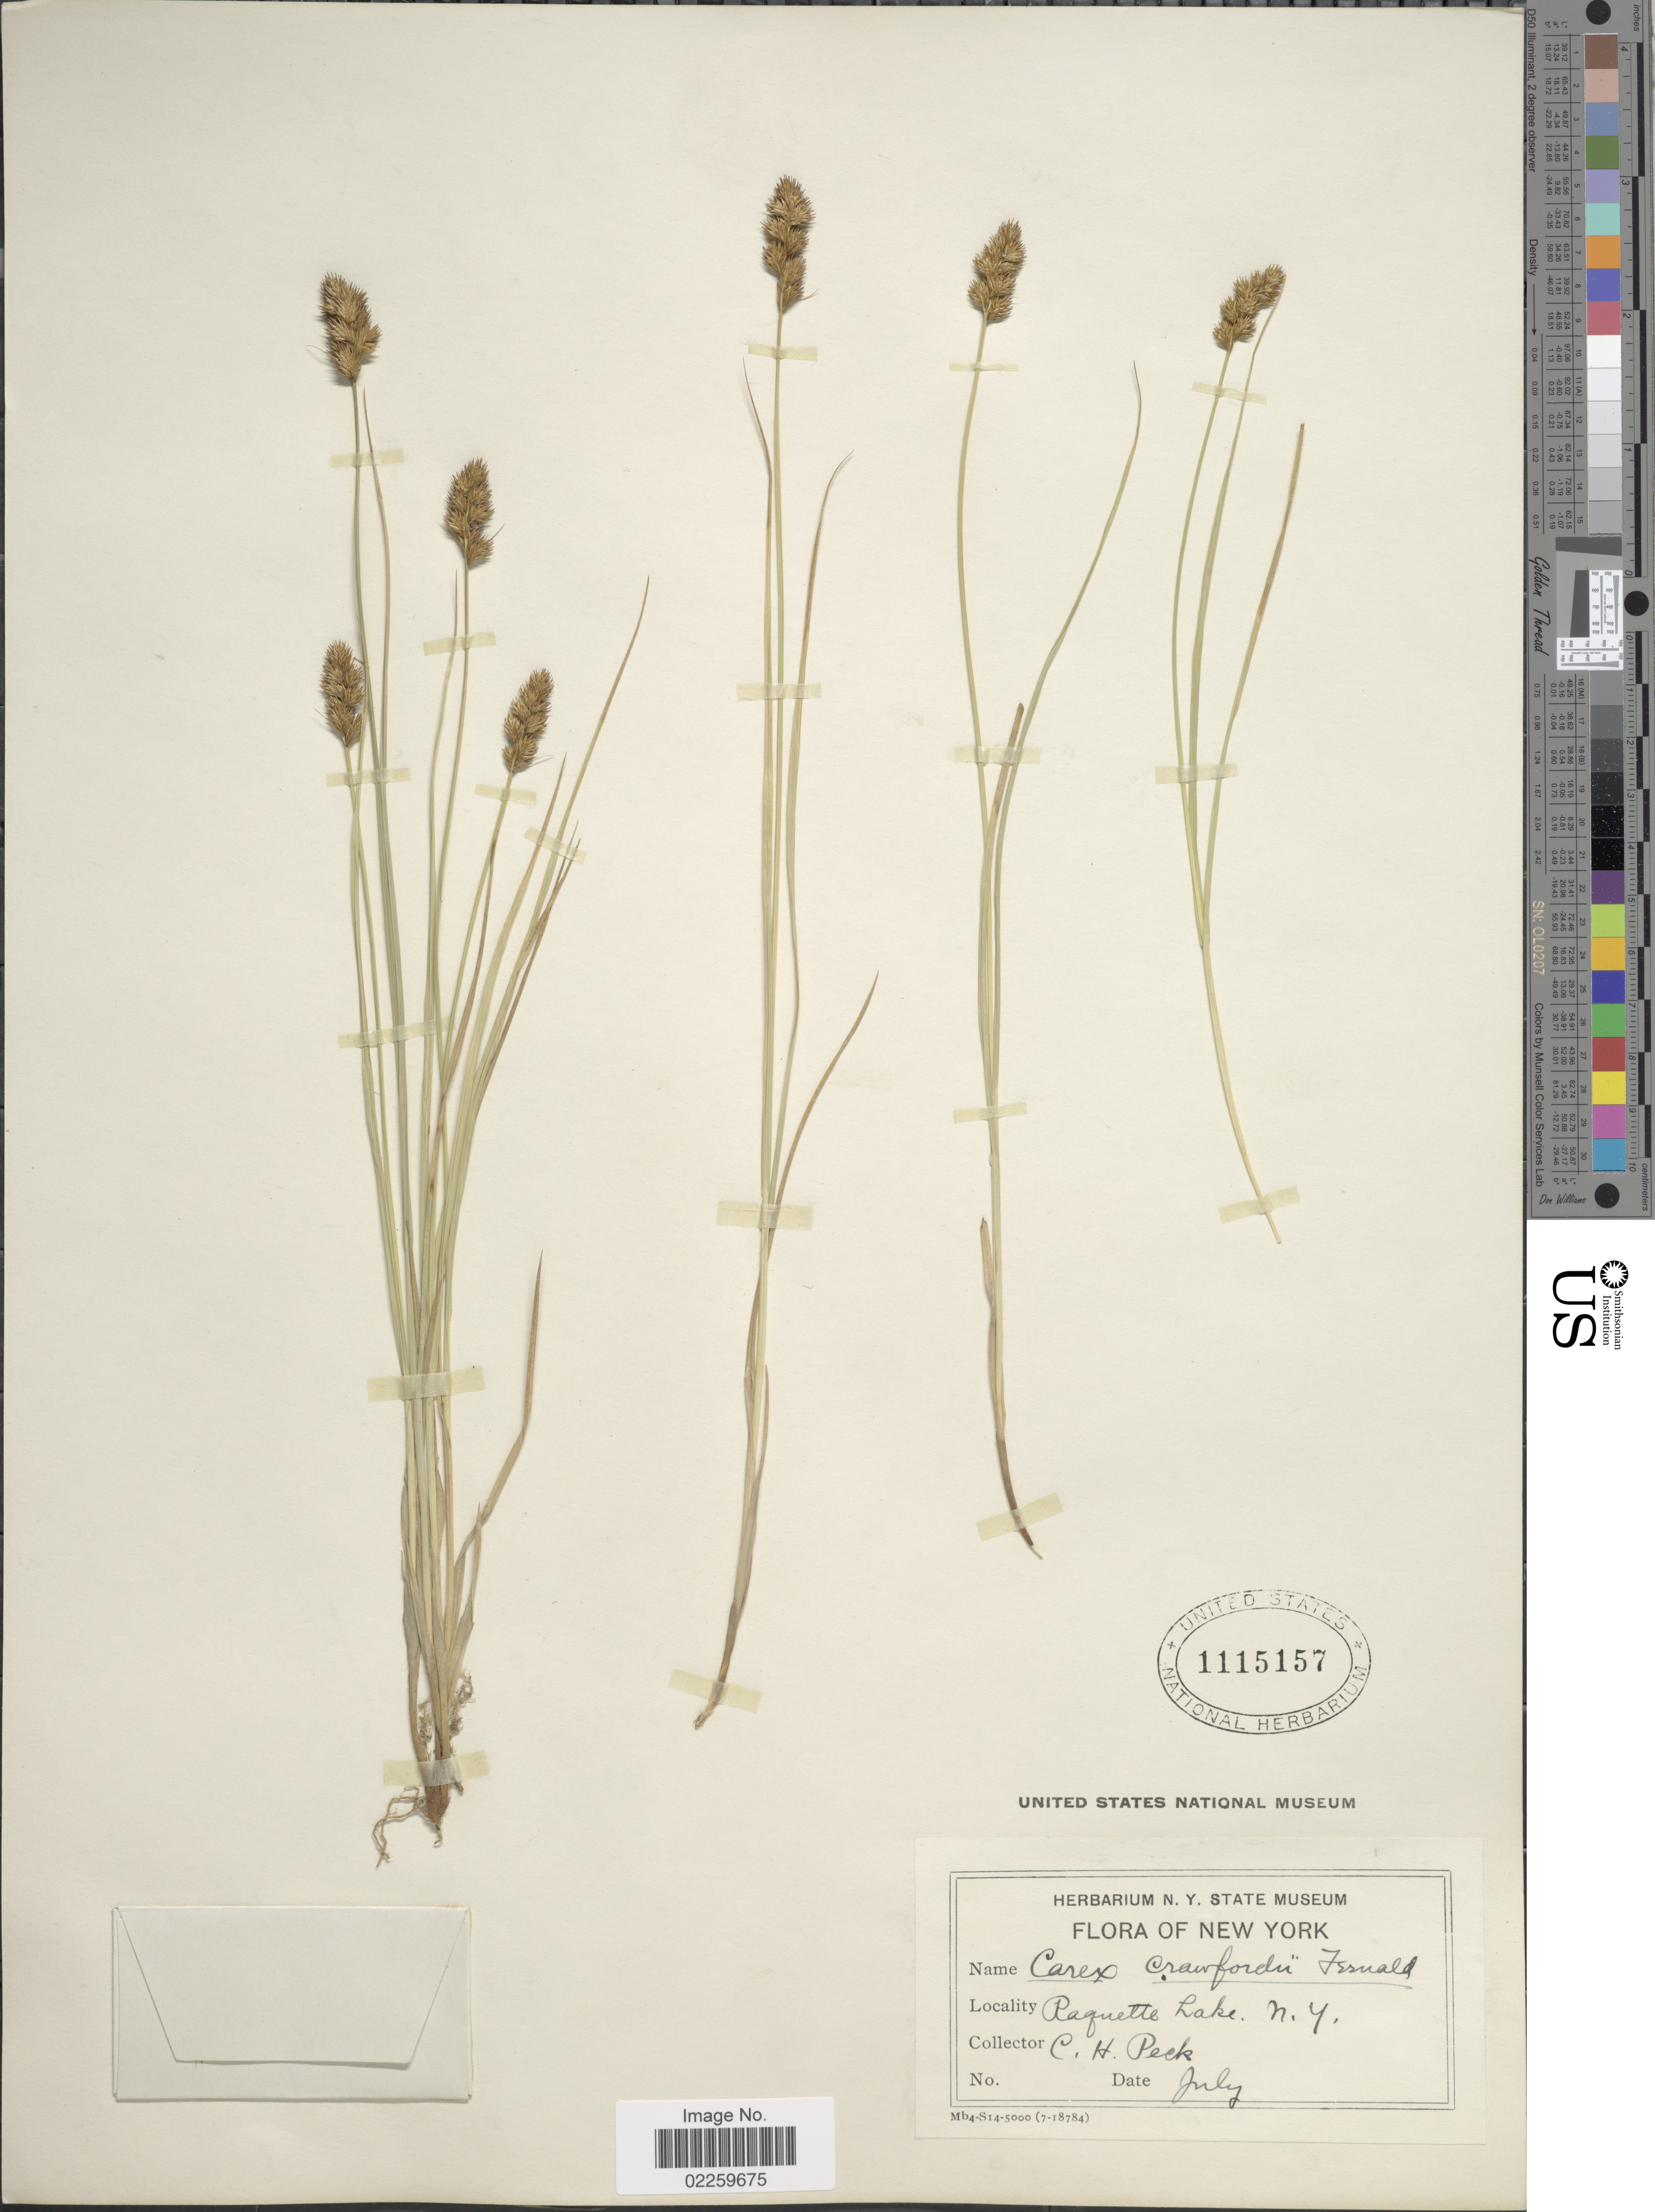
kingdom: Plantae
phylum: Tracheophyta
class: Liliopsida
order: Poales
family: Cyperaceae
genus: Carex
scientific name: Carex crawfordii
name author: Fernald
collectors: C. H. Peck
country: United States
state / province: New York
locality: Raquette Lake.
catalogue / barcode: US 1115157